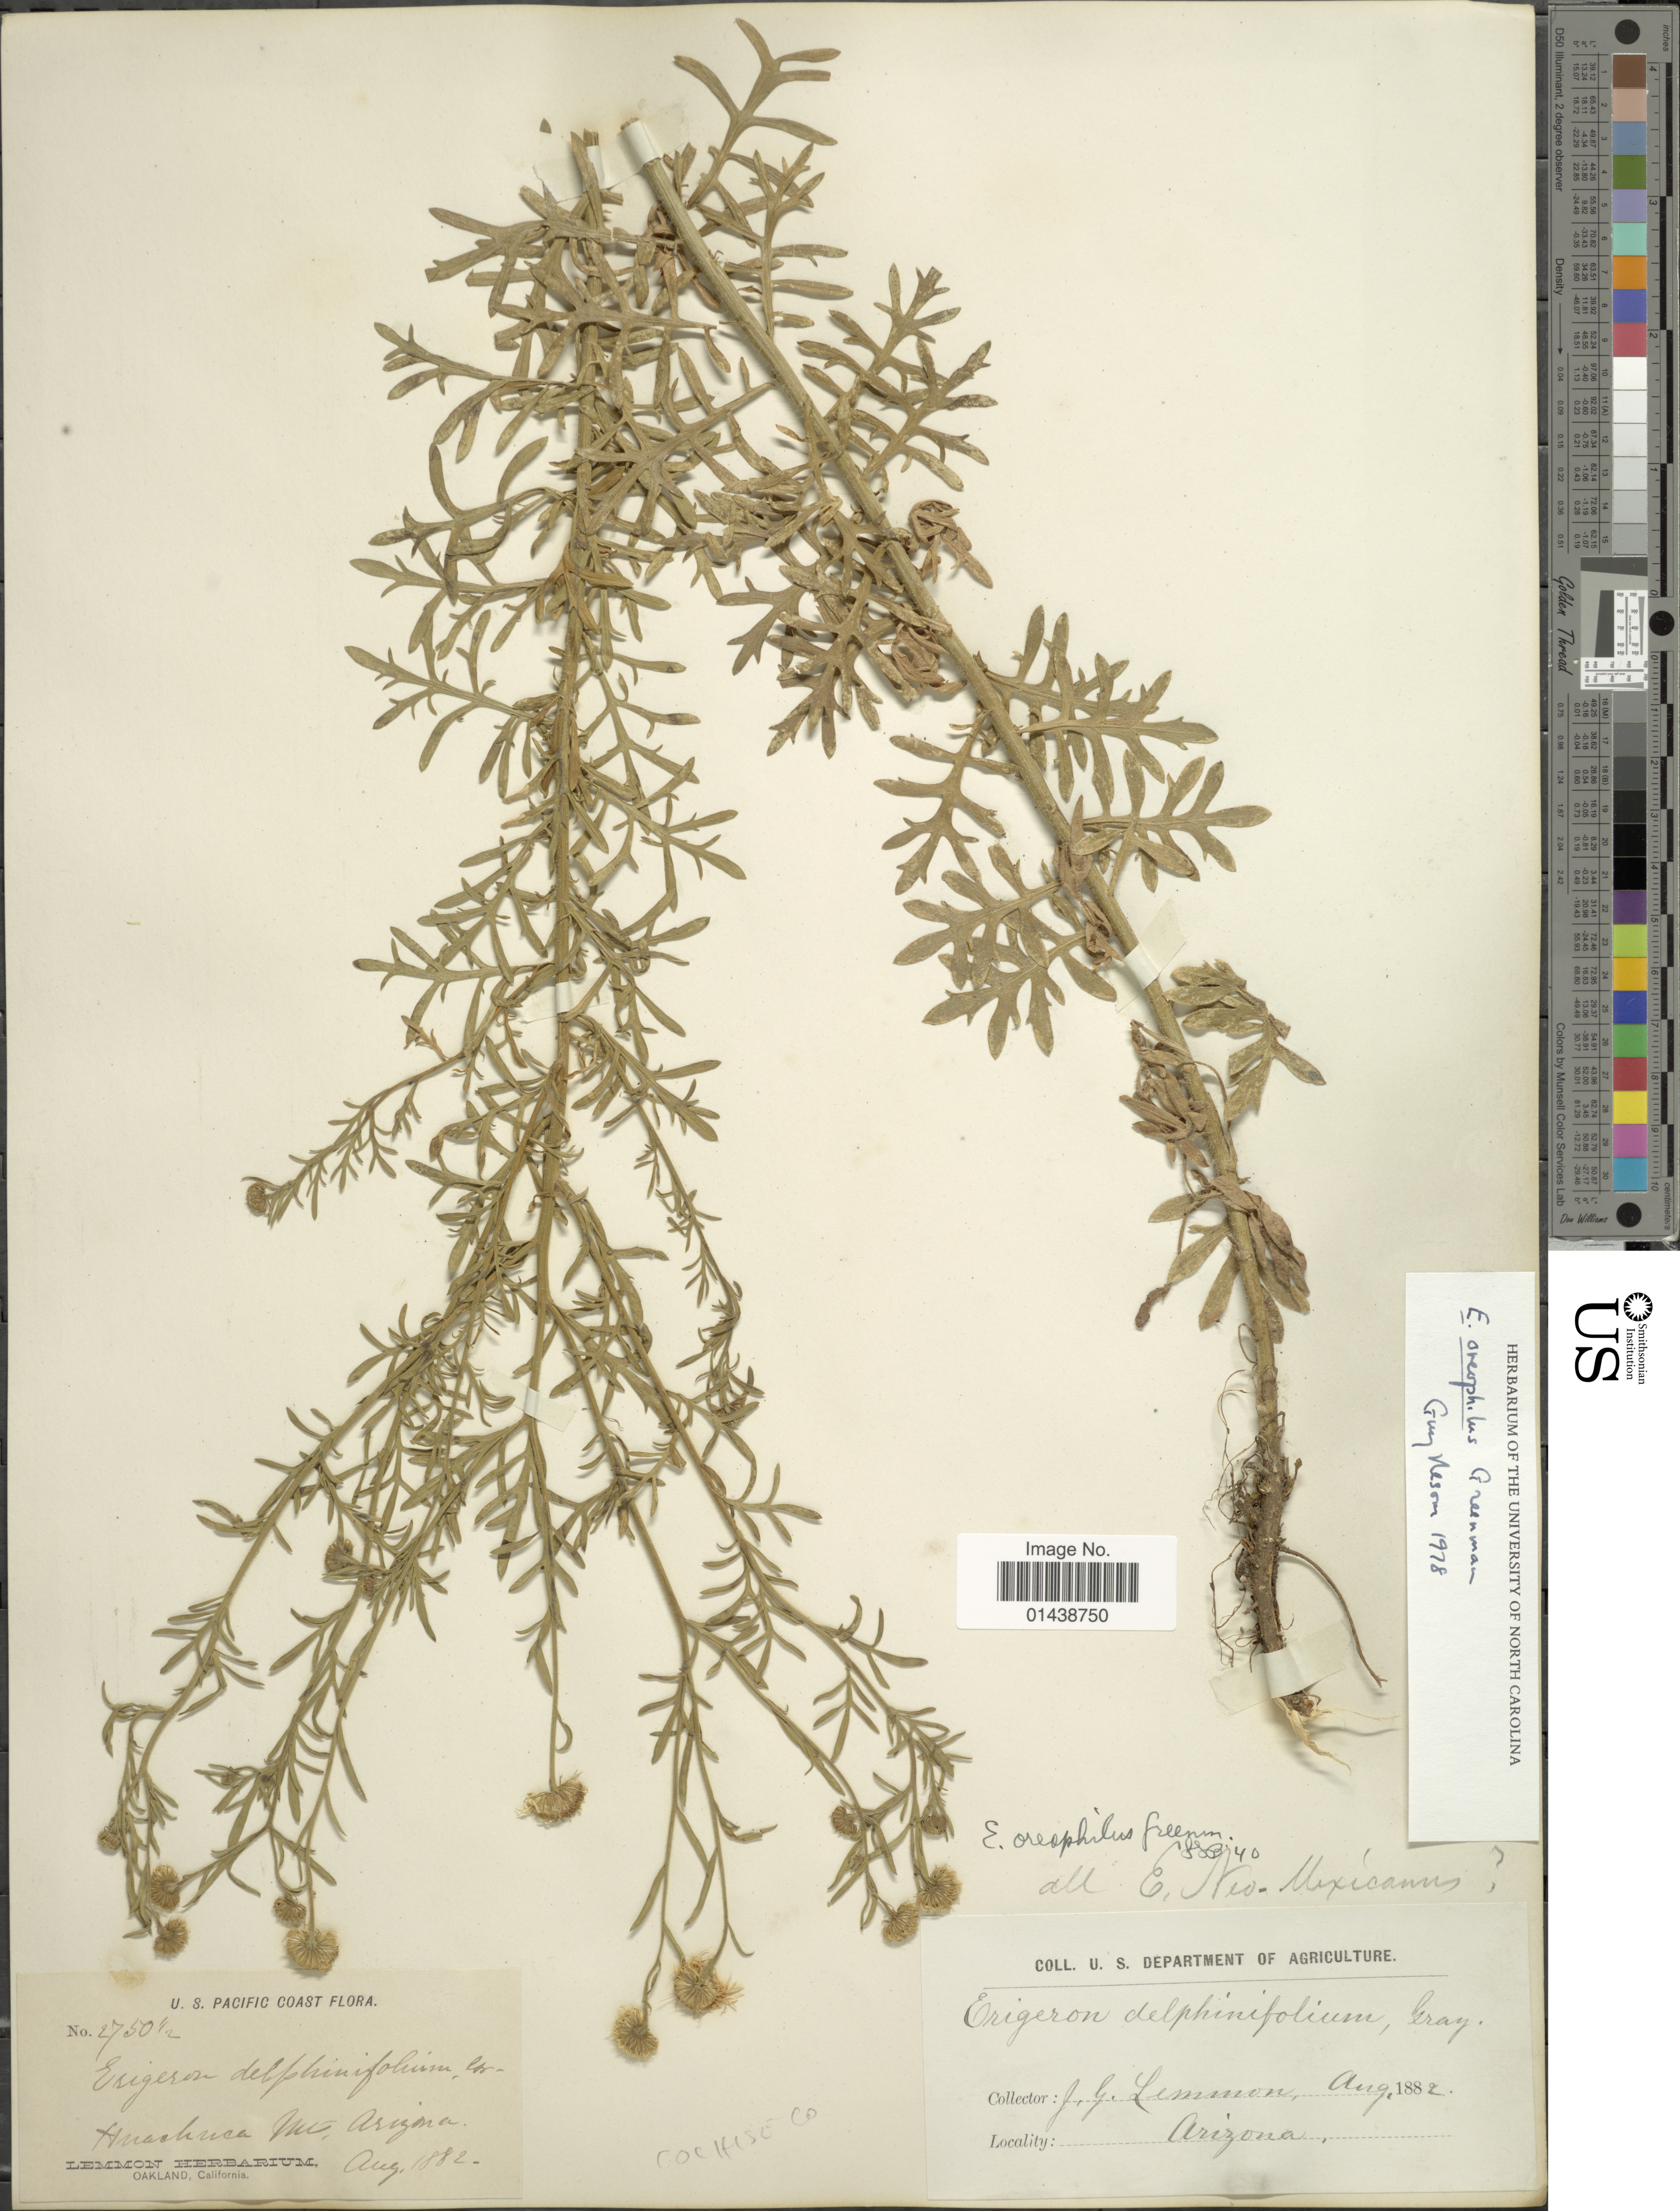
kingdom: Plantae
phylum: Tracheophyta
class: Magnoliopsida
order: Asterales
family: Asteraceae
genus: Erigeron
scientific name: Erigeron oreophilus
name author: Greenm.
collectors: J. Lemmon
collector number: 2750½*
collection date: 1882-08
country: United States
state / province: Arizona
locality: U.S. Pacific Coast. Huachuca Mts. Cochise Co.